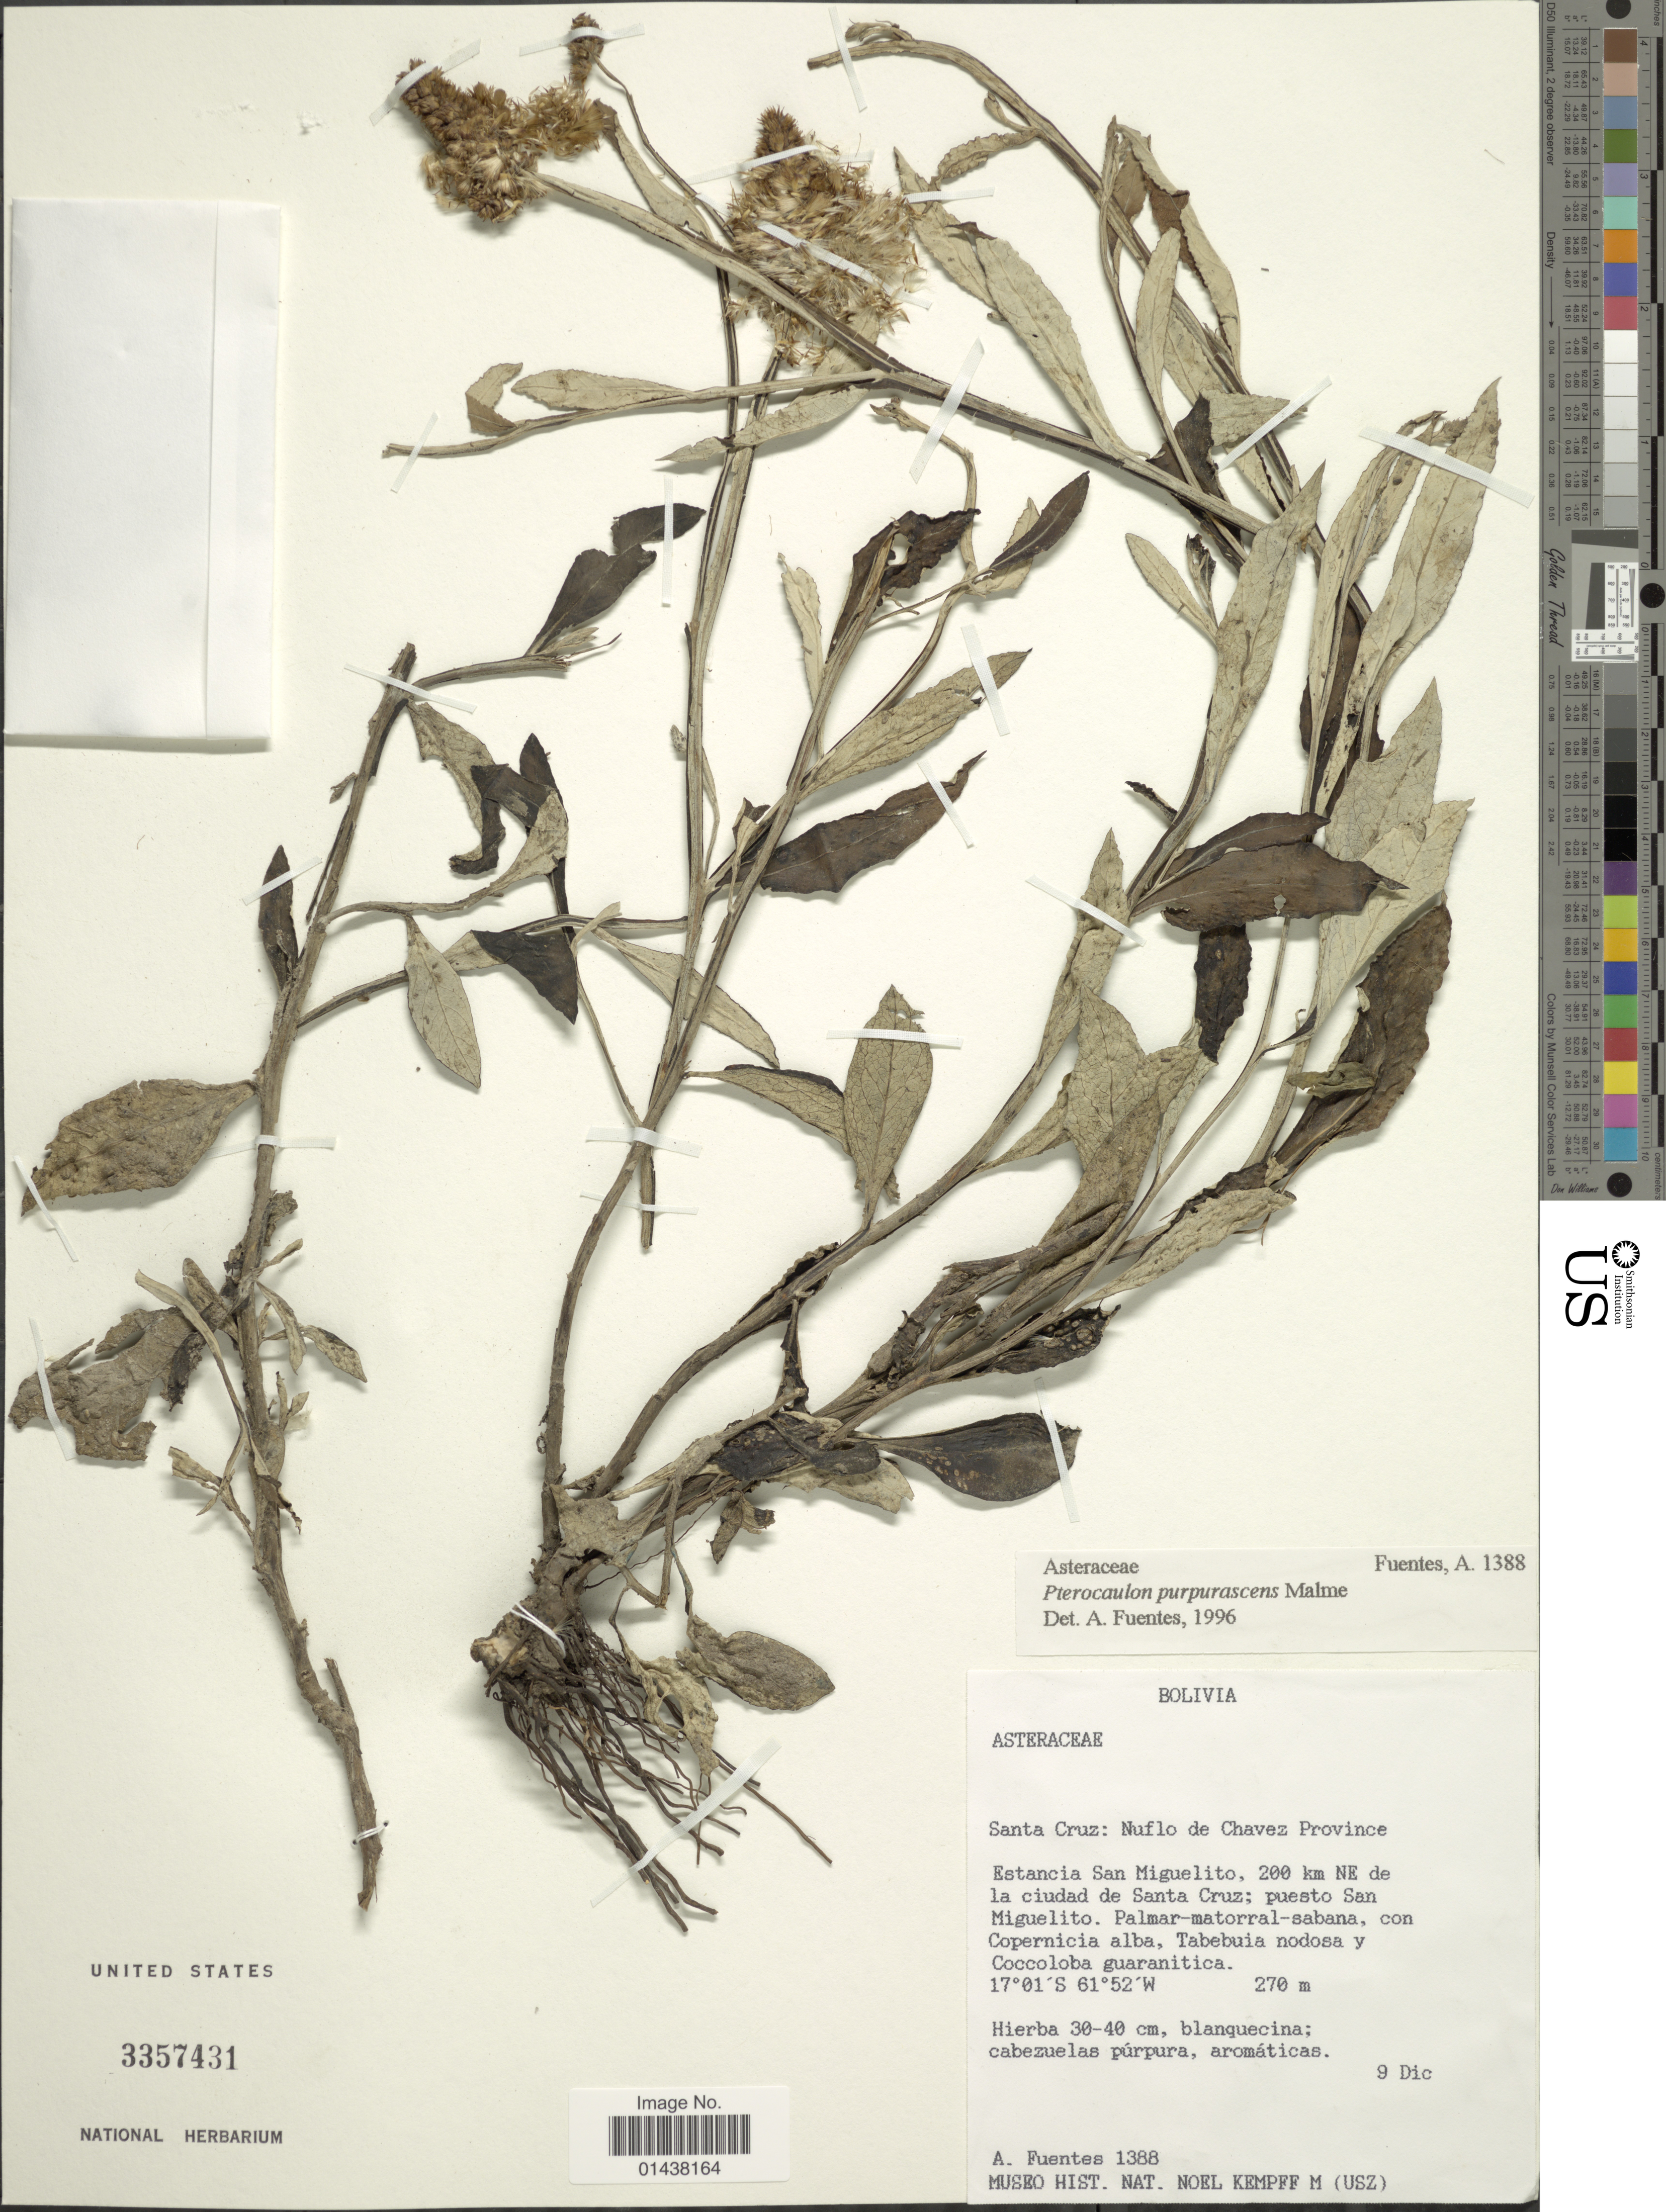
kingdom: Plantae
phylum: Tracheophyta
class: Magnoliopsida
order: Asterales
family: Asteraceae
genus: Pterocaulon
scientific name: Pterocaulon purpurascens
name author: Malme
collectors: A. Fuentes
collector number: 1388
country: Bolivia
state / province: Santa Cruz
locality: Nuflo de Chavez Province, Estancia San Miguelito, 200 km NE de la ciudad de Santa Cruz; puesto San Miguelito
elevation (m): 270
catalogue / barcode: US 3357431